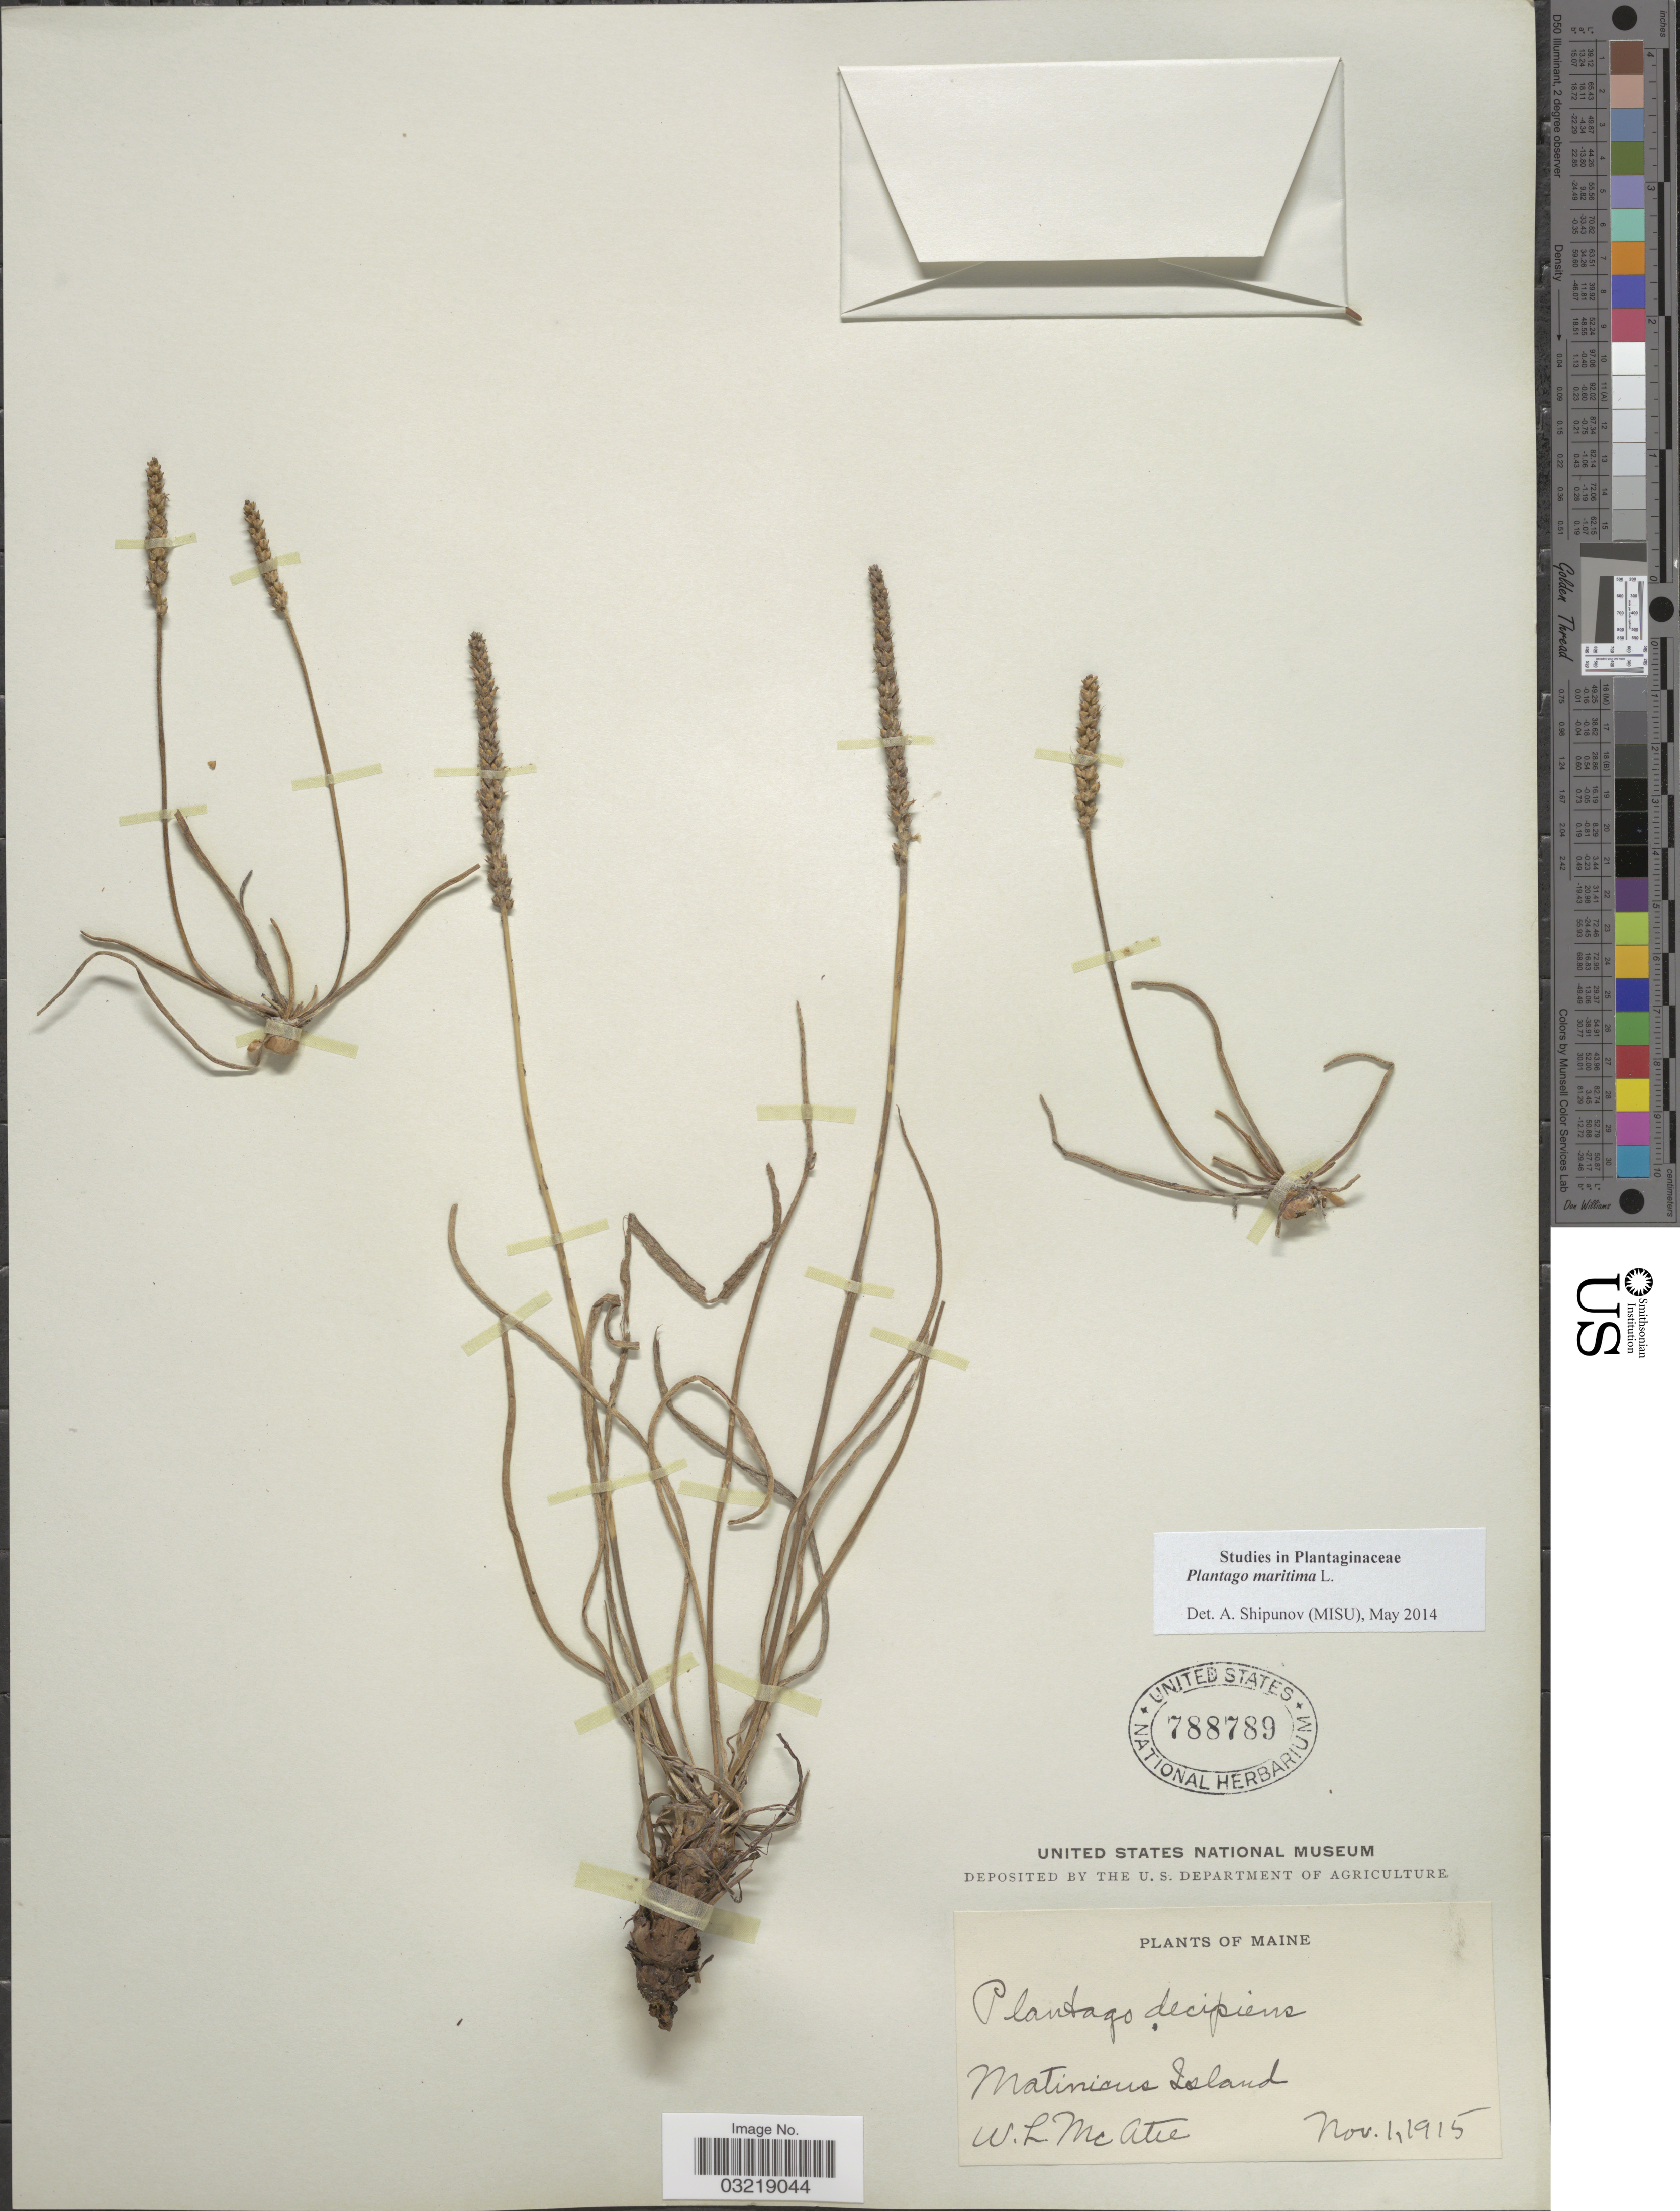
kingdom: Plantae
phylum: Tracheophyta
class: Magnoliopsida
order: Lamiales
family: Plantaginaceae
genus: Plantago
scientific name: Plantago maritima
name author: L.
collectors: W. McAtee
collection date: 1915-11-01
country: United States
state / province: Maine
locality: Matinicus Island.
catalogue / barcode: US 788789